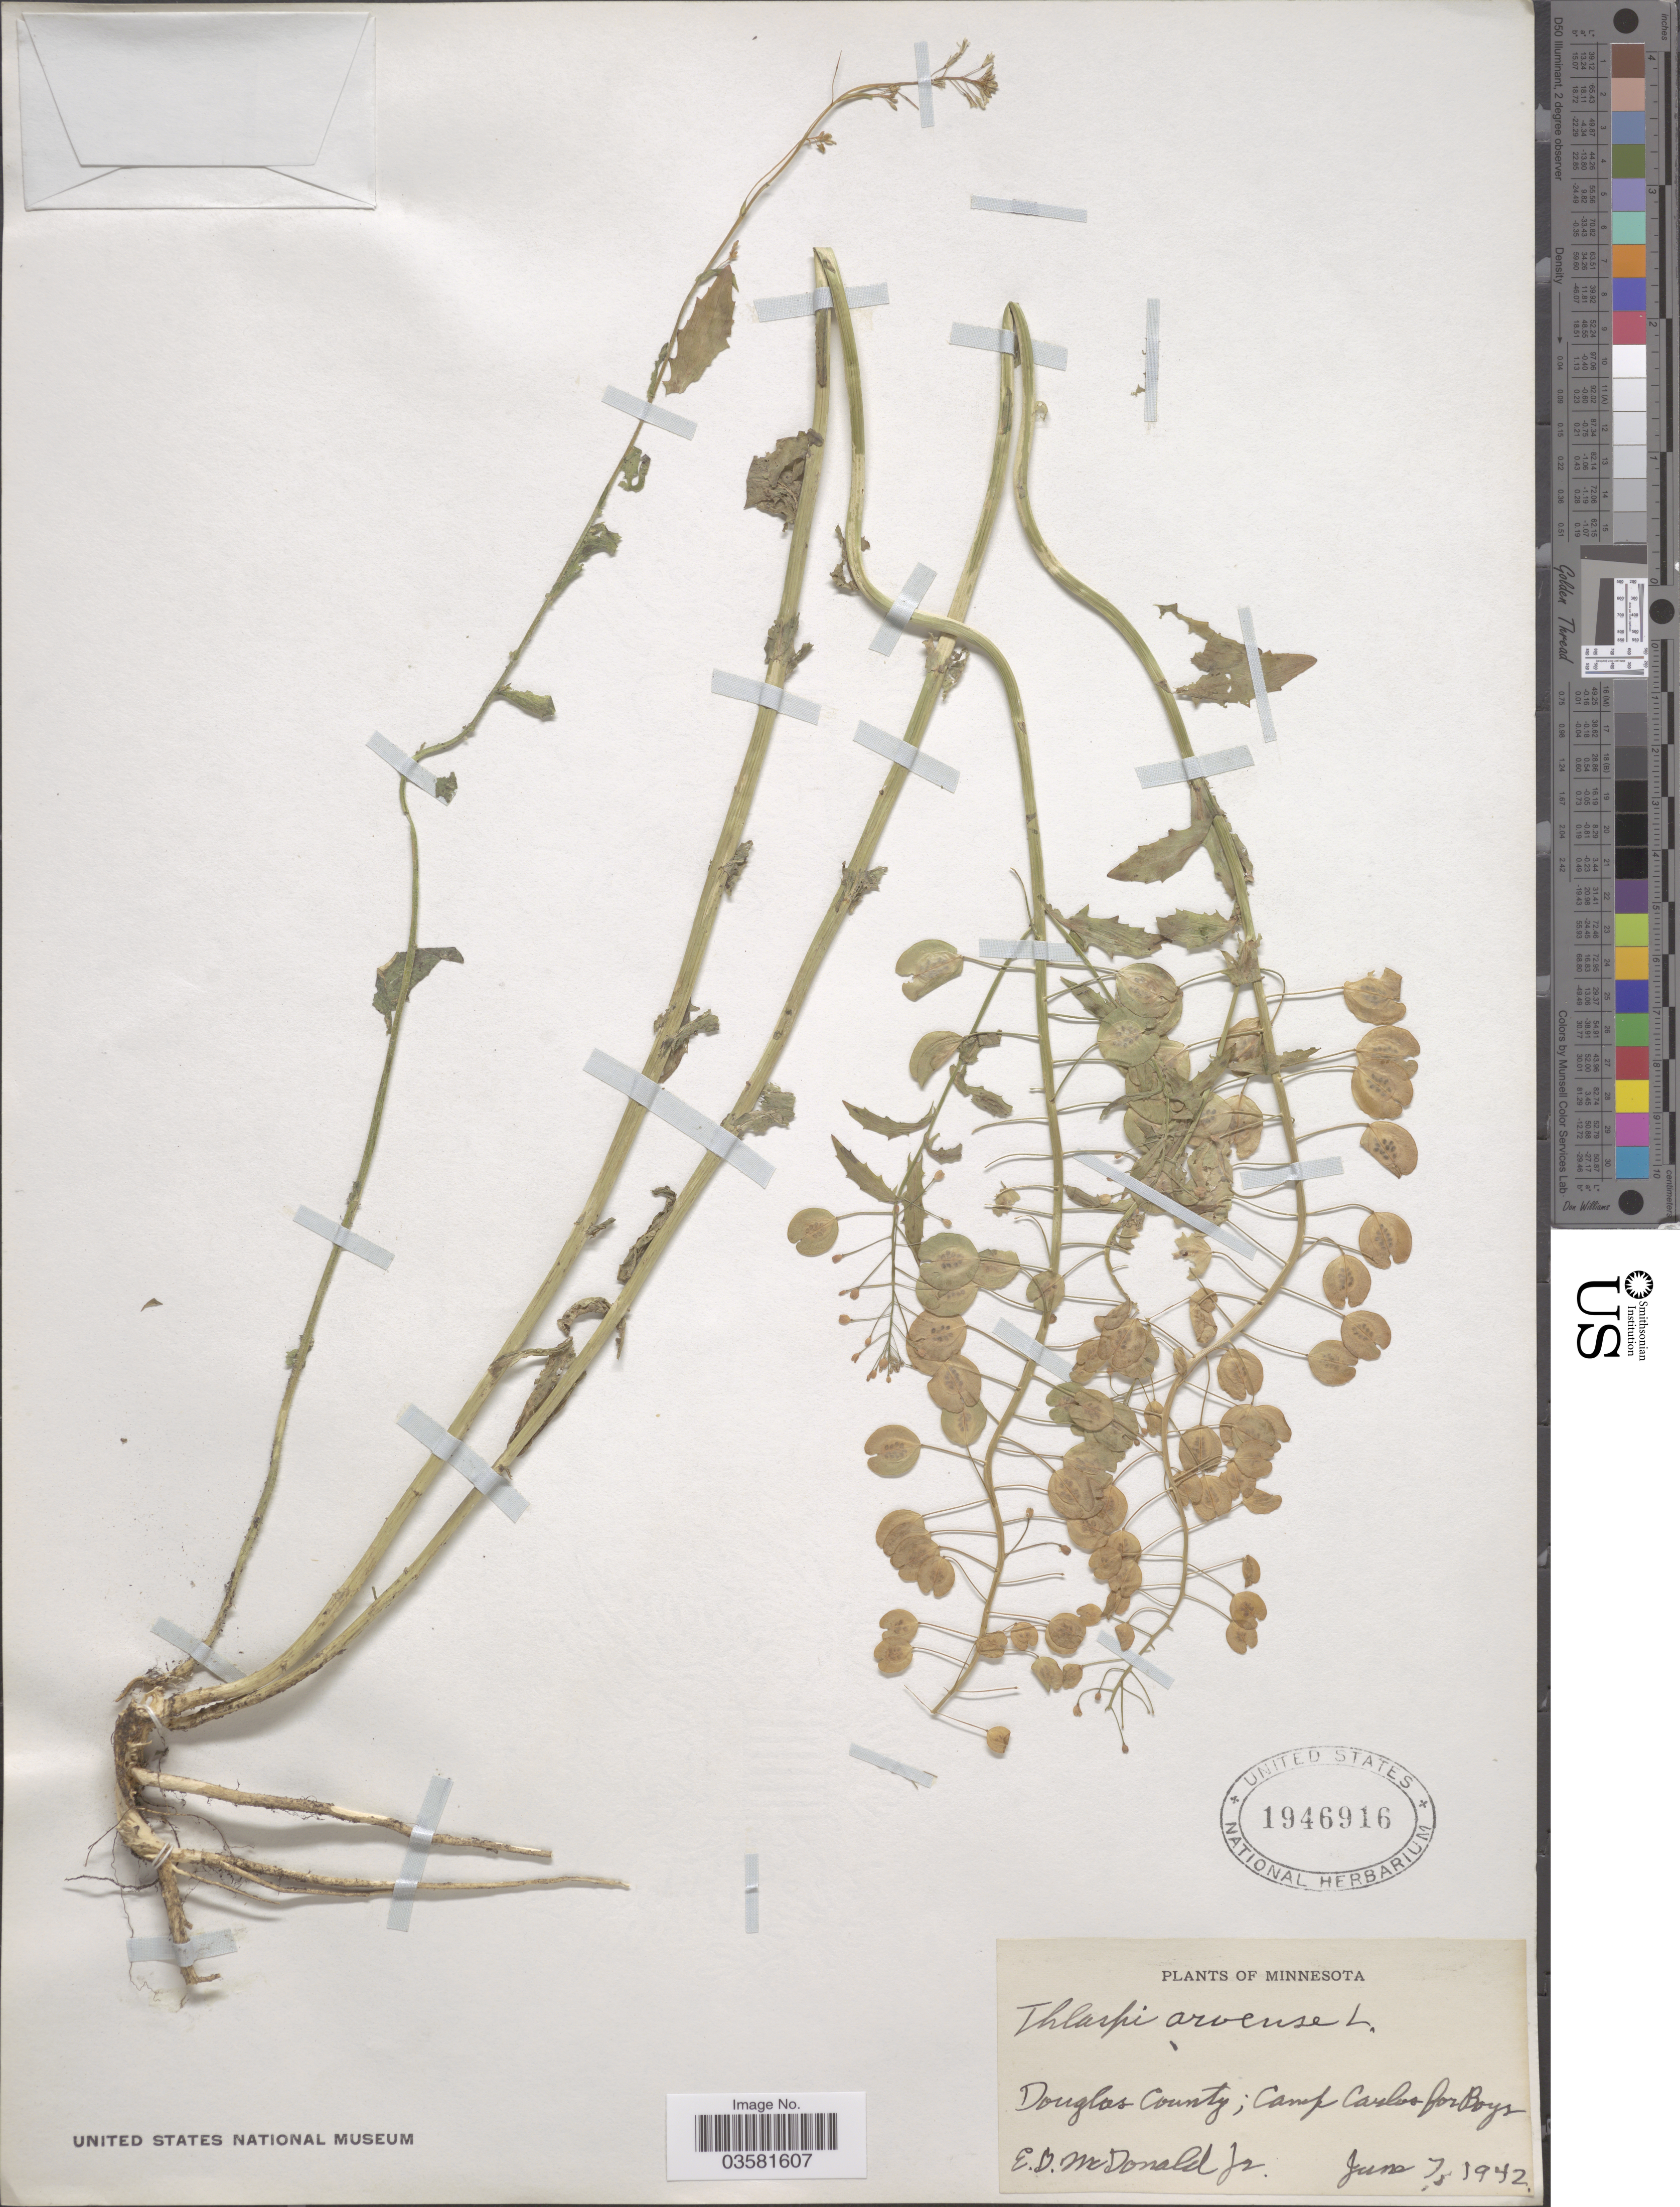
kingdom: Plantae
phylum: Tracheophyta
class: Magnoliopsida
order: Brassicales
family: Brassicaceae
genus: Thlaspi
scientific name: Thlaspi arvense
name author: L.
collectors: E. D. McDonald Jr.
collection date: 1942-06-07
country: United States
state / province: Minnesota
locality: Douglas County; Camp Carlos for Boys.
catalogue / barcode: US 1946916